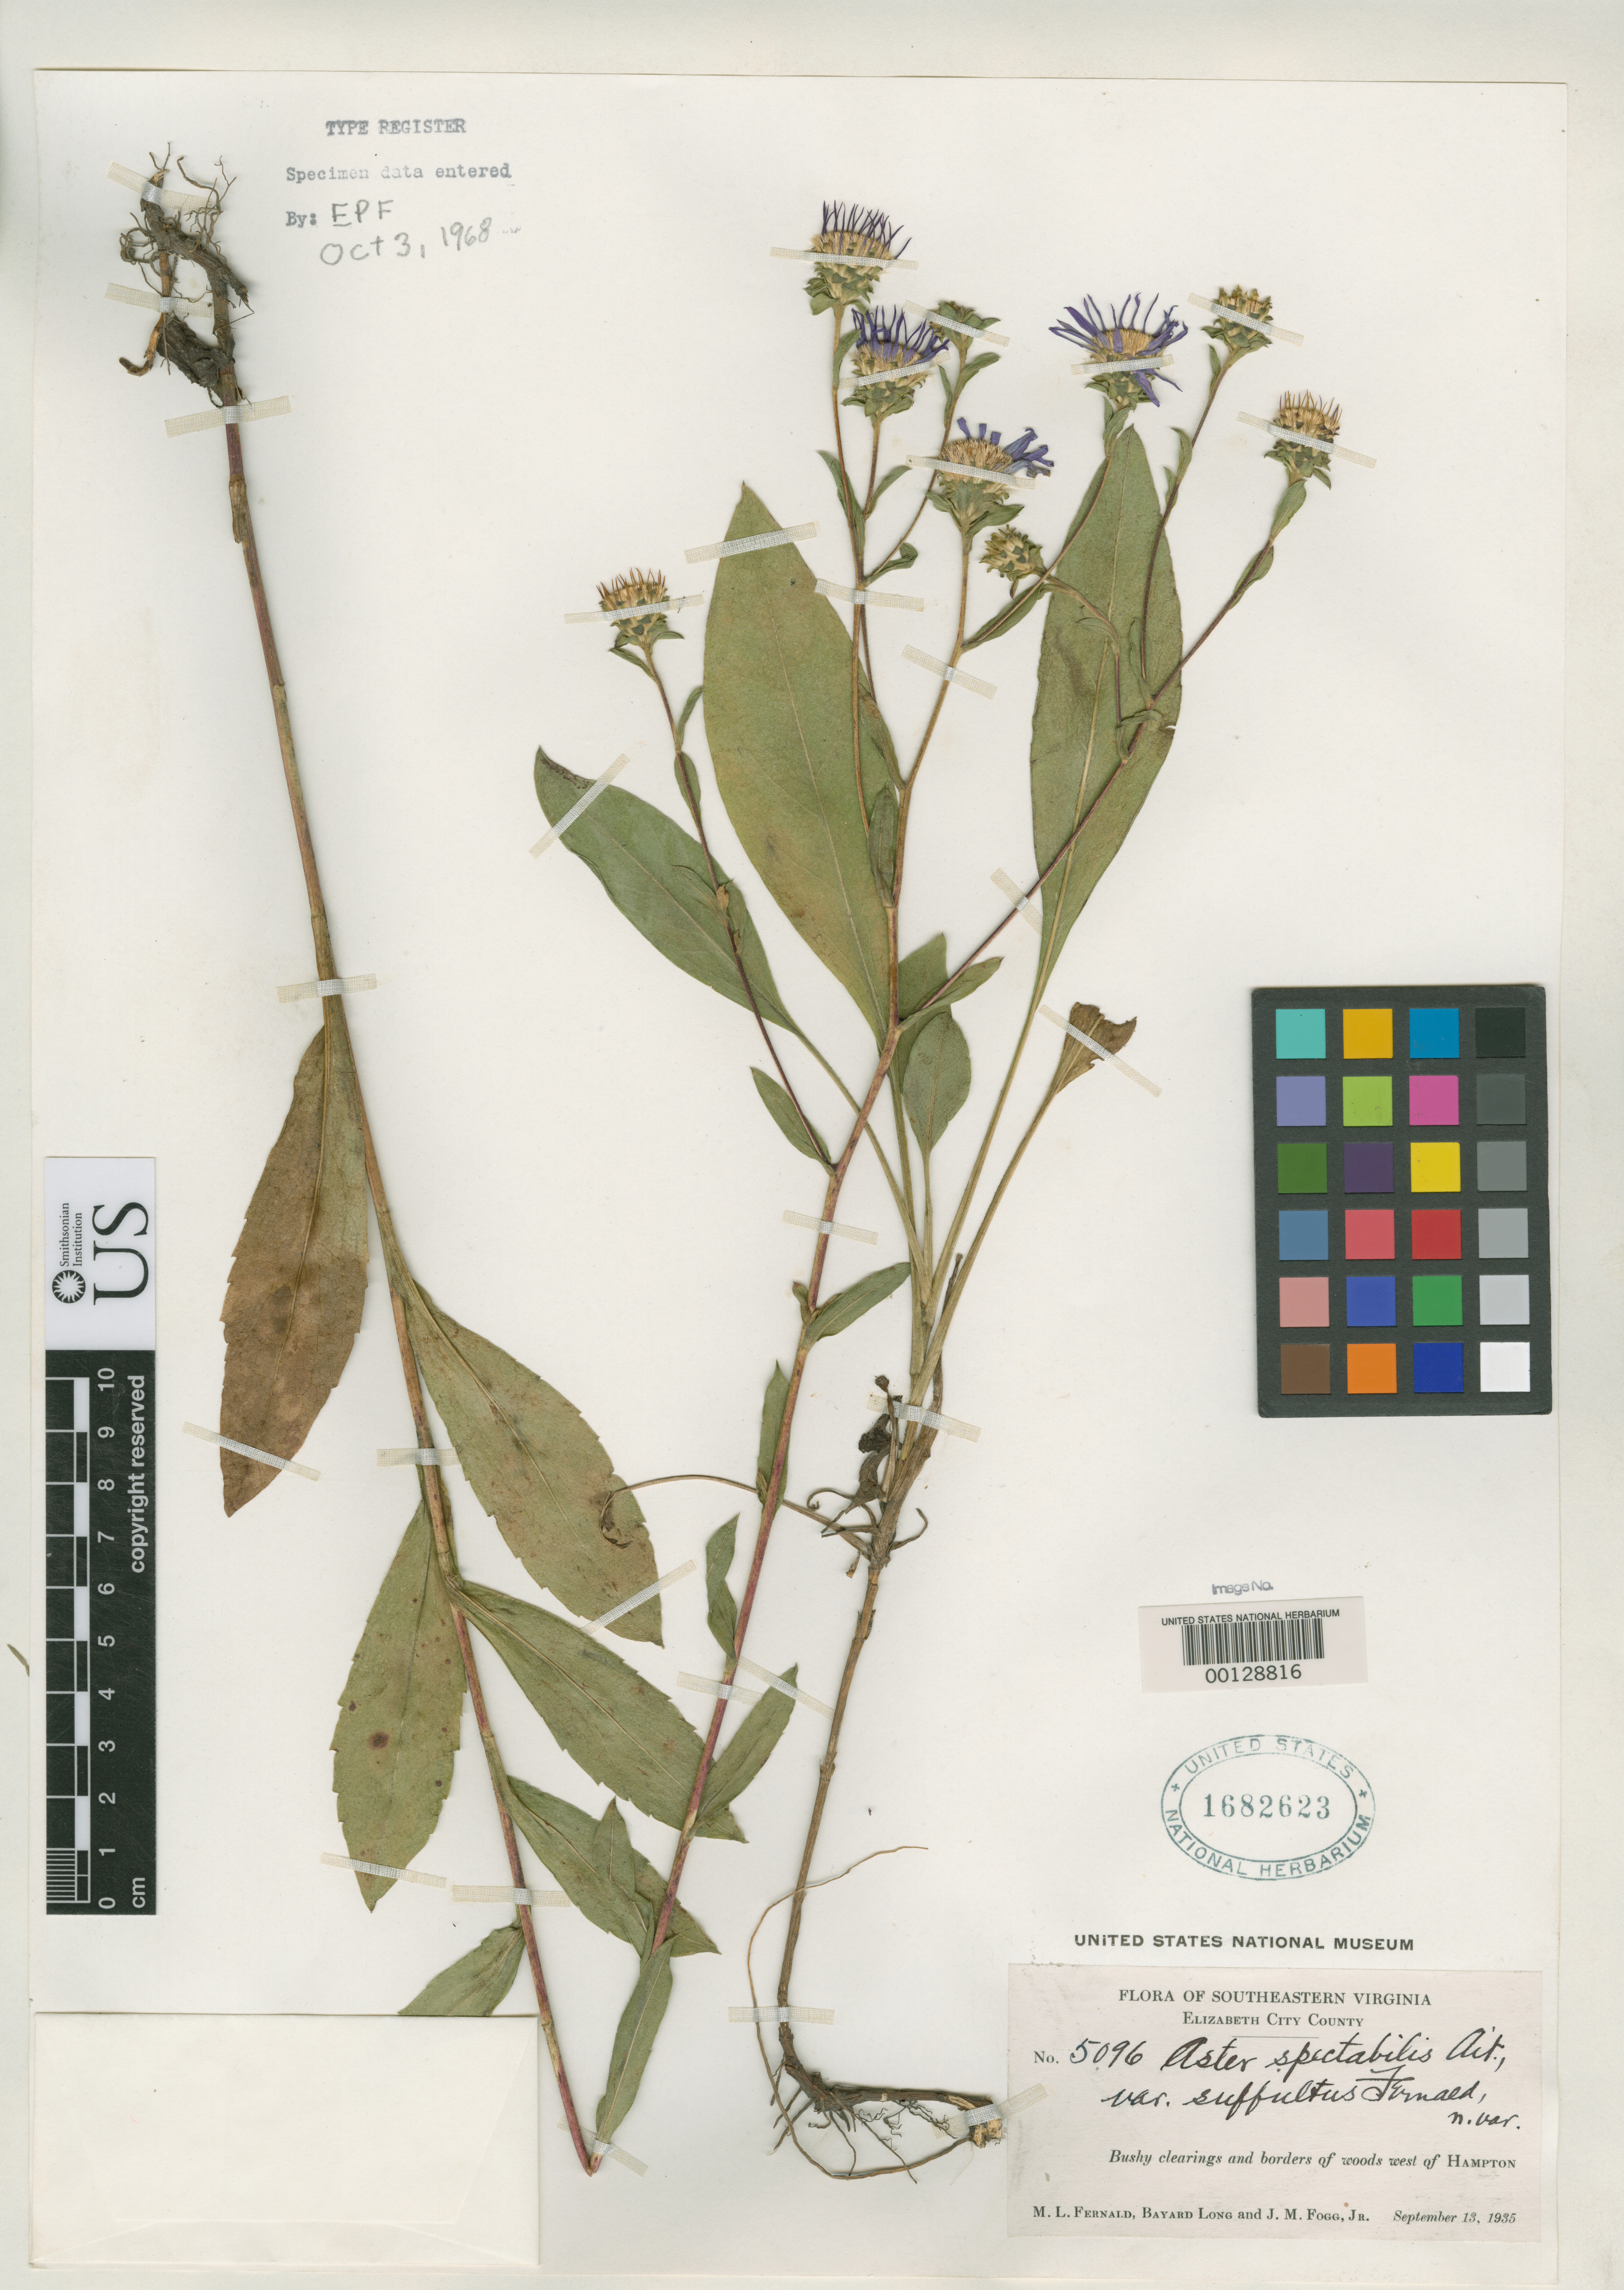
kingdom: Plantae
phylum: Tracheophyta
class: Magnoliopsida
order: Asterales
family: Asteraceae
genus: Aster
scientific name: Aster spectabilis var. suffultus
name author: Fernald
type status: Isotype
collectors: M. L. Fernald, B. H. Long & J. Fogg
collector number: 5096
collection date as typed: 13 Sep 1935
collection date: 1935-09-13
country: United States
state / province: Virginia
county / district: Hampton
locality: W of Hampton. Elizabeth City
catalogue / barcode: US 1682623